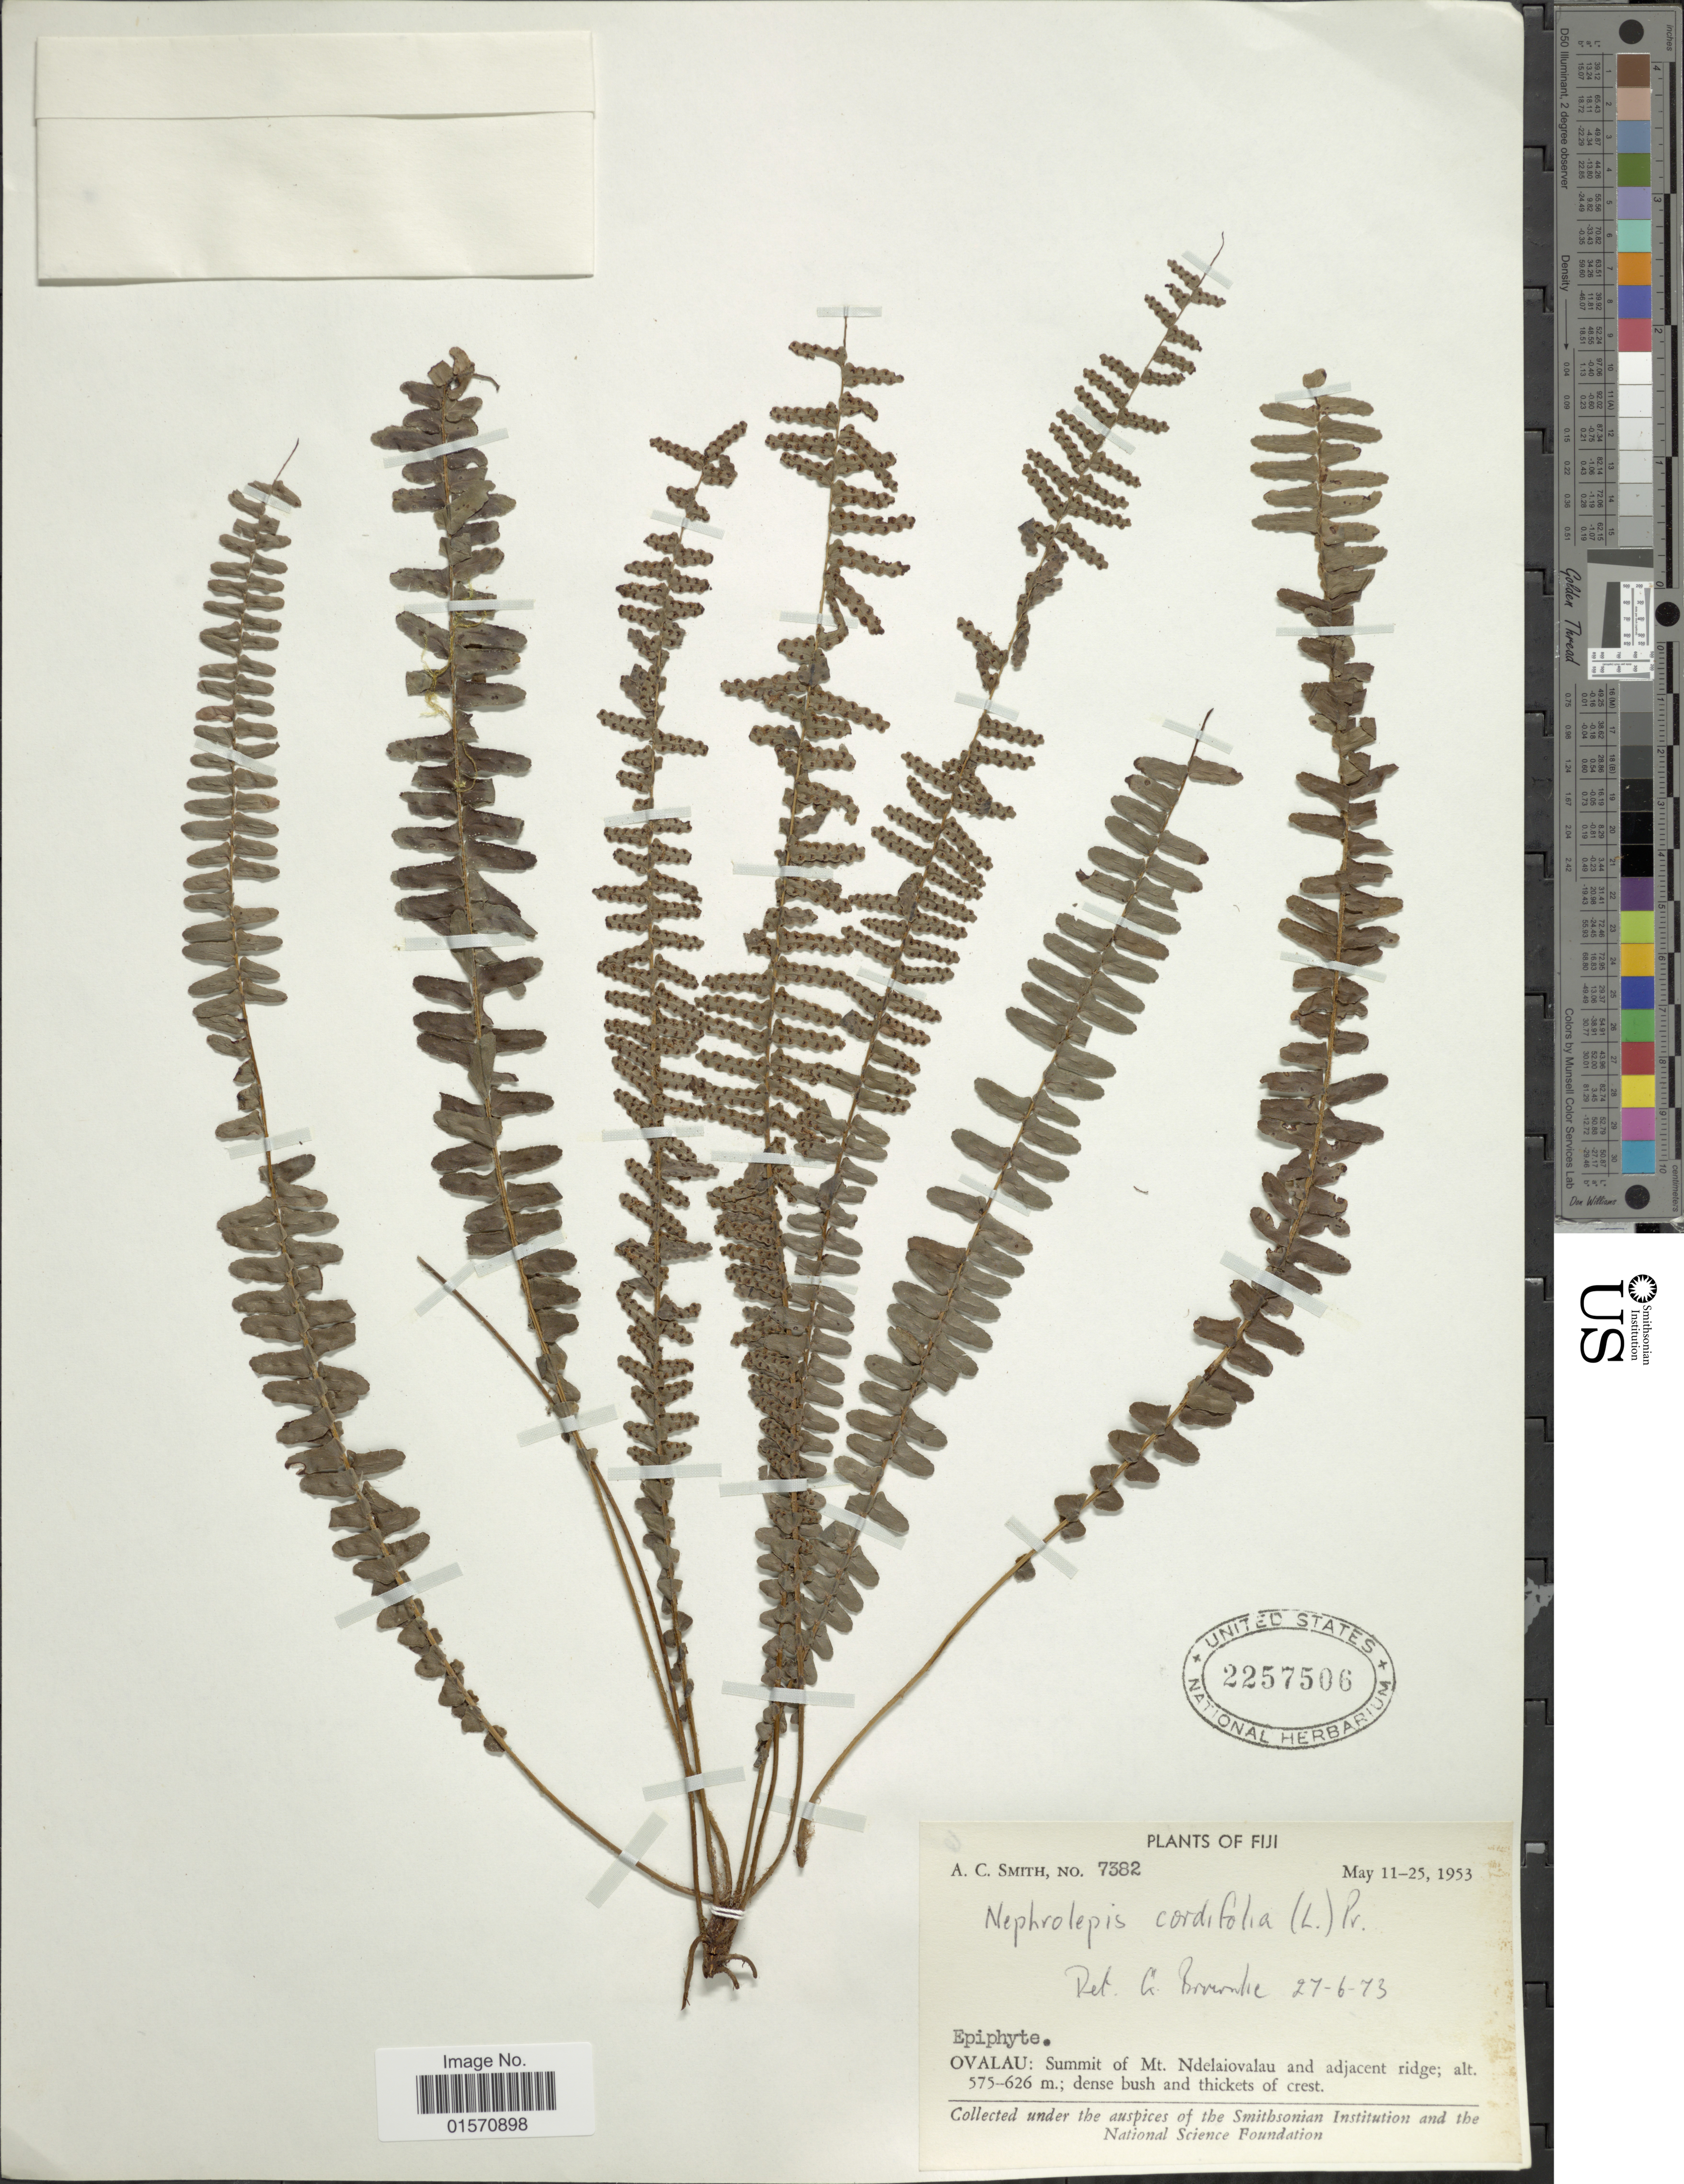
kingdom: Plantae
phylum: Tracheophyta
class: Polypodiopsida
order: Polypodiales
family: Nephrolepidaceae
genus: Nephrolepis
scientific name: Nephrolepis cordifolia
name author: (L.) C. Presl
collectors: A. C. Smith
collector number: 7382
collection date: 1953-05-11/1953-05-25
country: Fiji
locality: Ovalau: Summit of Mt. Ndelaiovalau and adjacent ridge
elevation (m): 575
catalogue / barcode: US 2257506